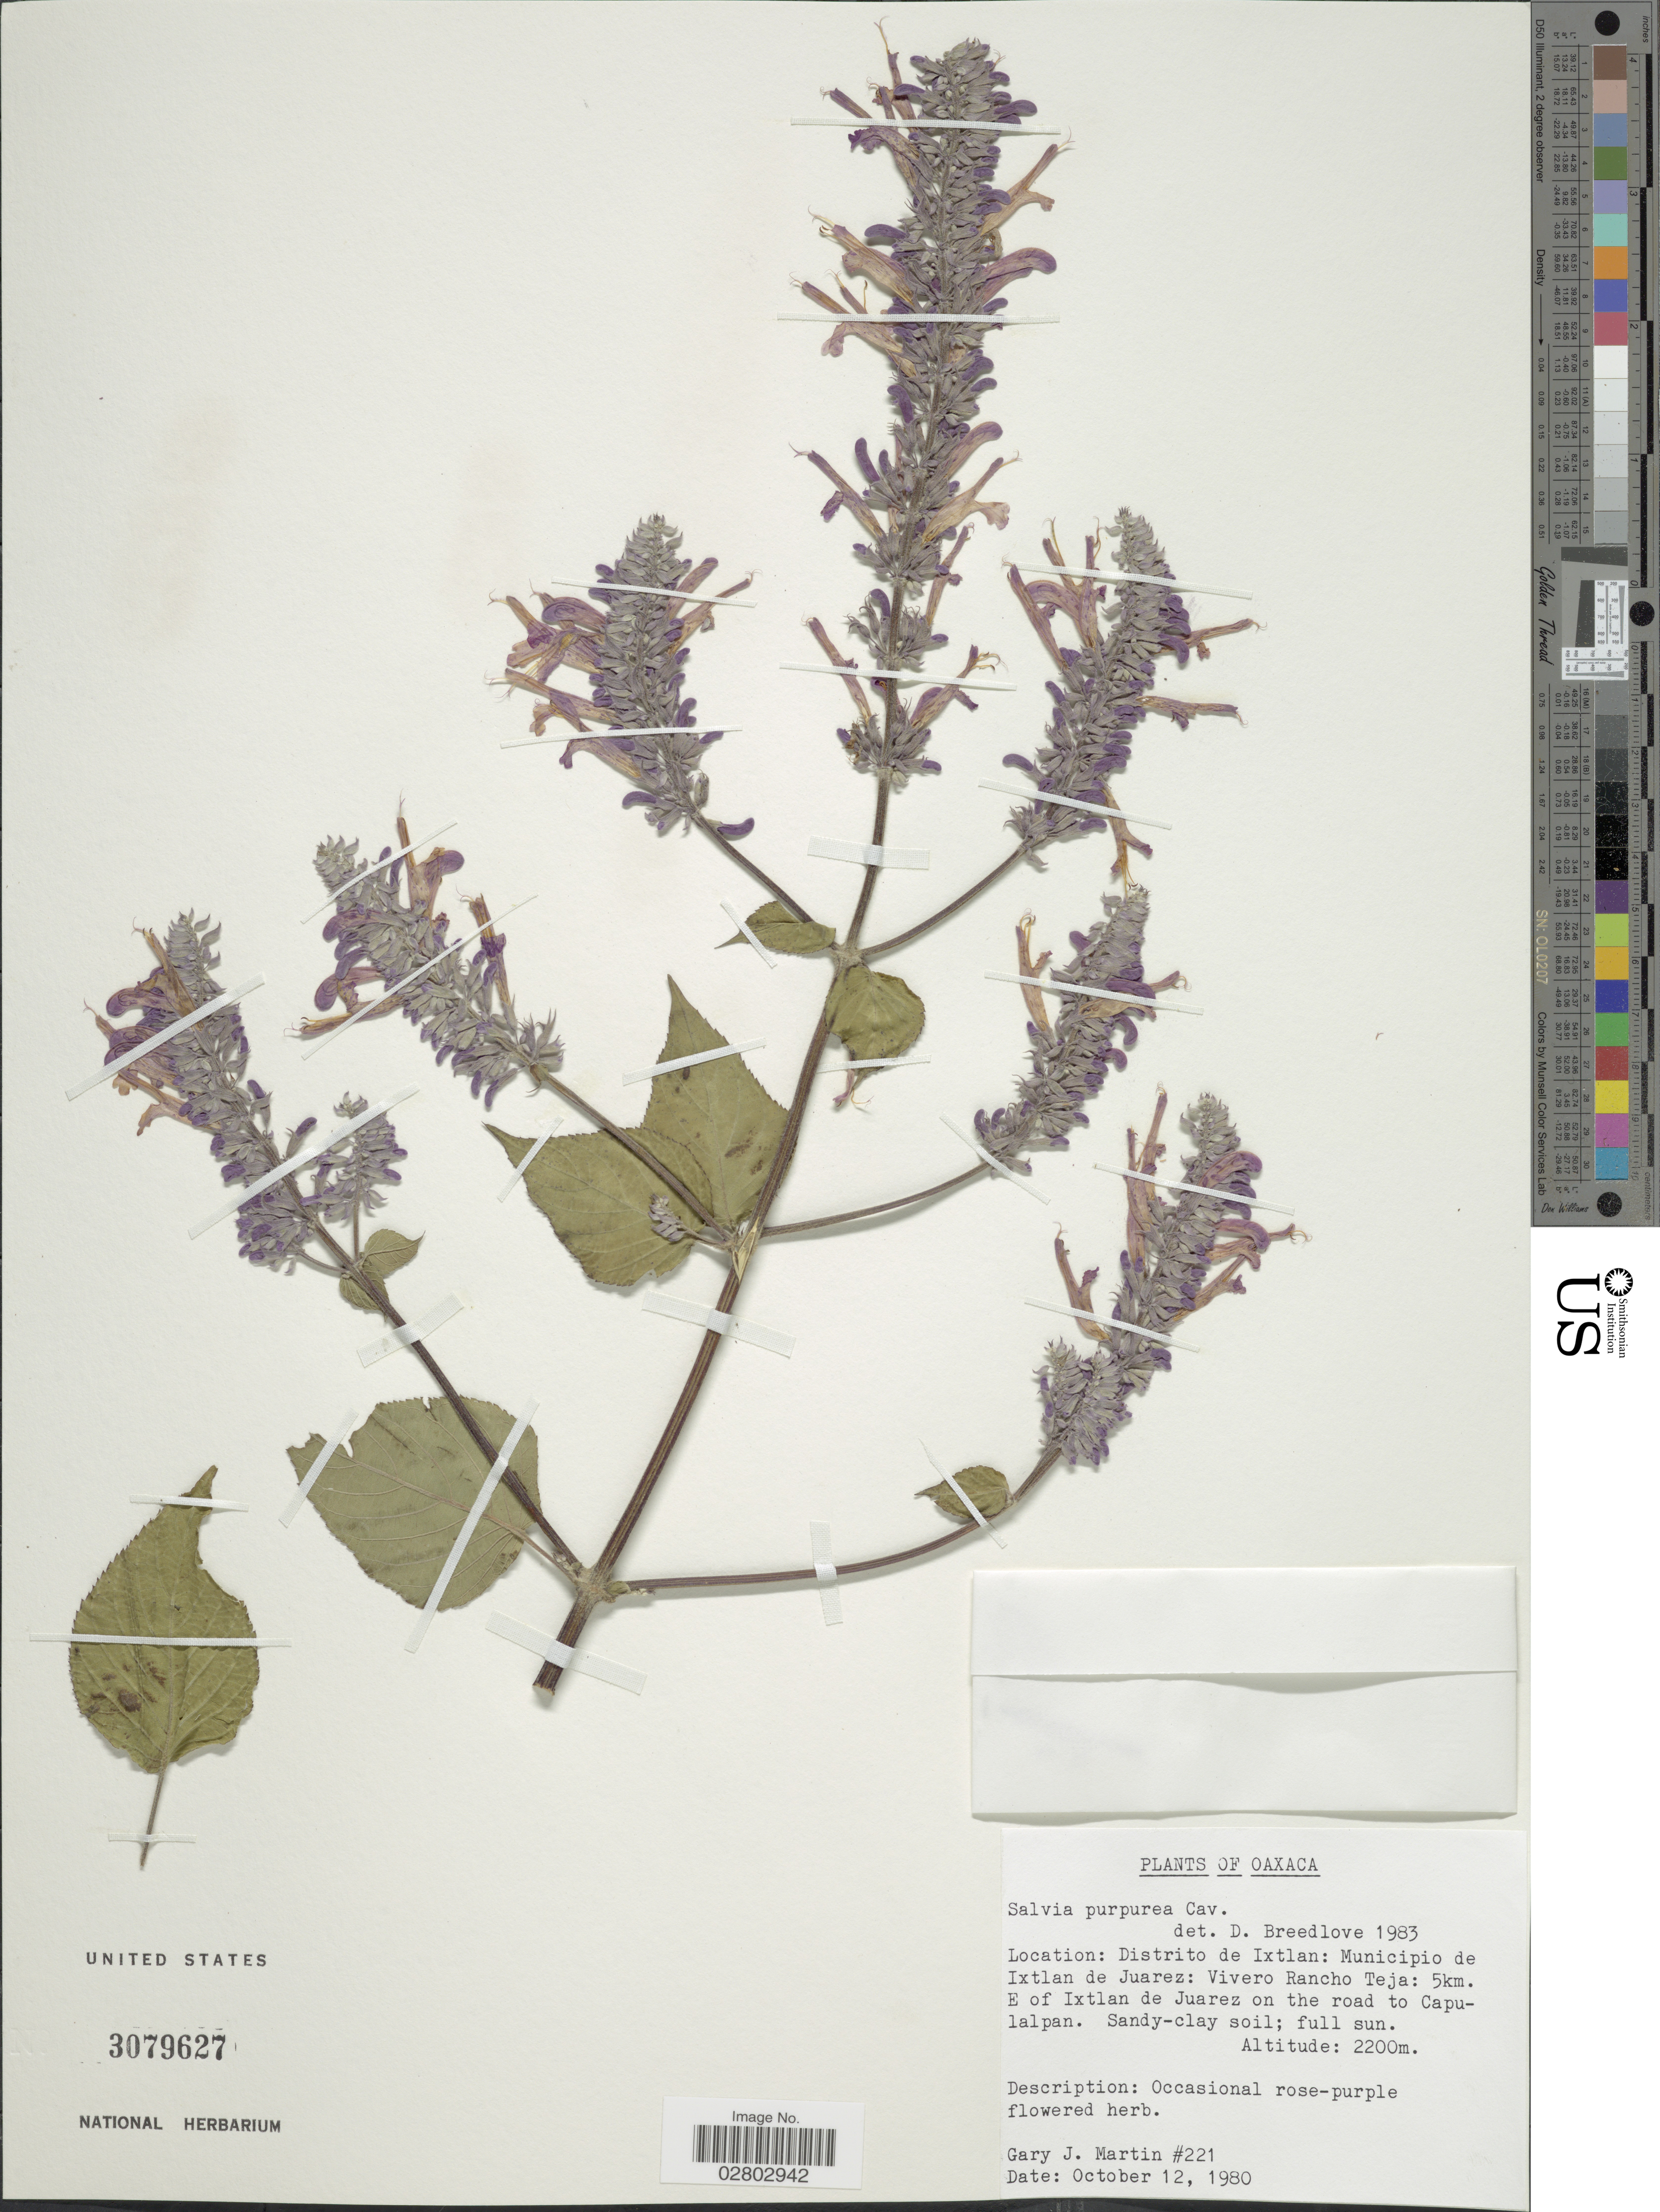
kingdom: Plantae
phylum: Tracheophyta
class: Magnoliopsida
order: Lamiales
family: Lamiaceae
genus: Salvia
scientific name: Salvia purpurea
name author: Cav.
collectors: G. J. Martin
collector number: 221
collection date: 1980-10-12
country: Mexico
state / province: Oaxaca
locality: Distrito de Ixtlan; Municipio de Ixtlan de Juarez: Vivero Rancho Teja: 5km. E of Ixtlan de Juarez on the road to Capulalpan.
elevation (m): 2200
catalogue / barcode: US 3079627